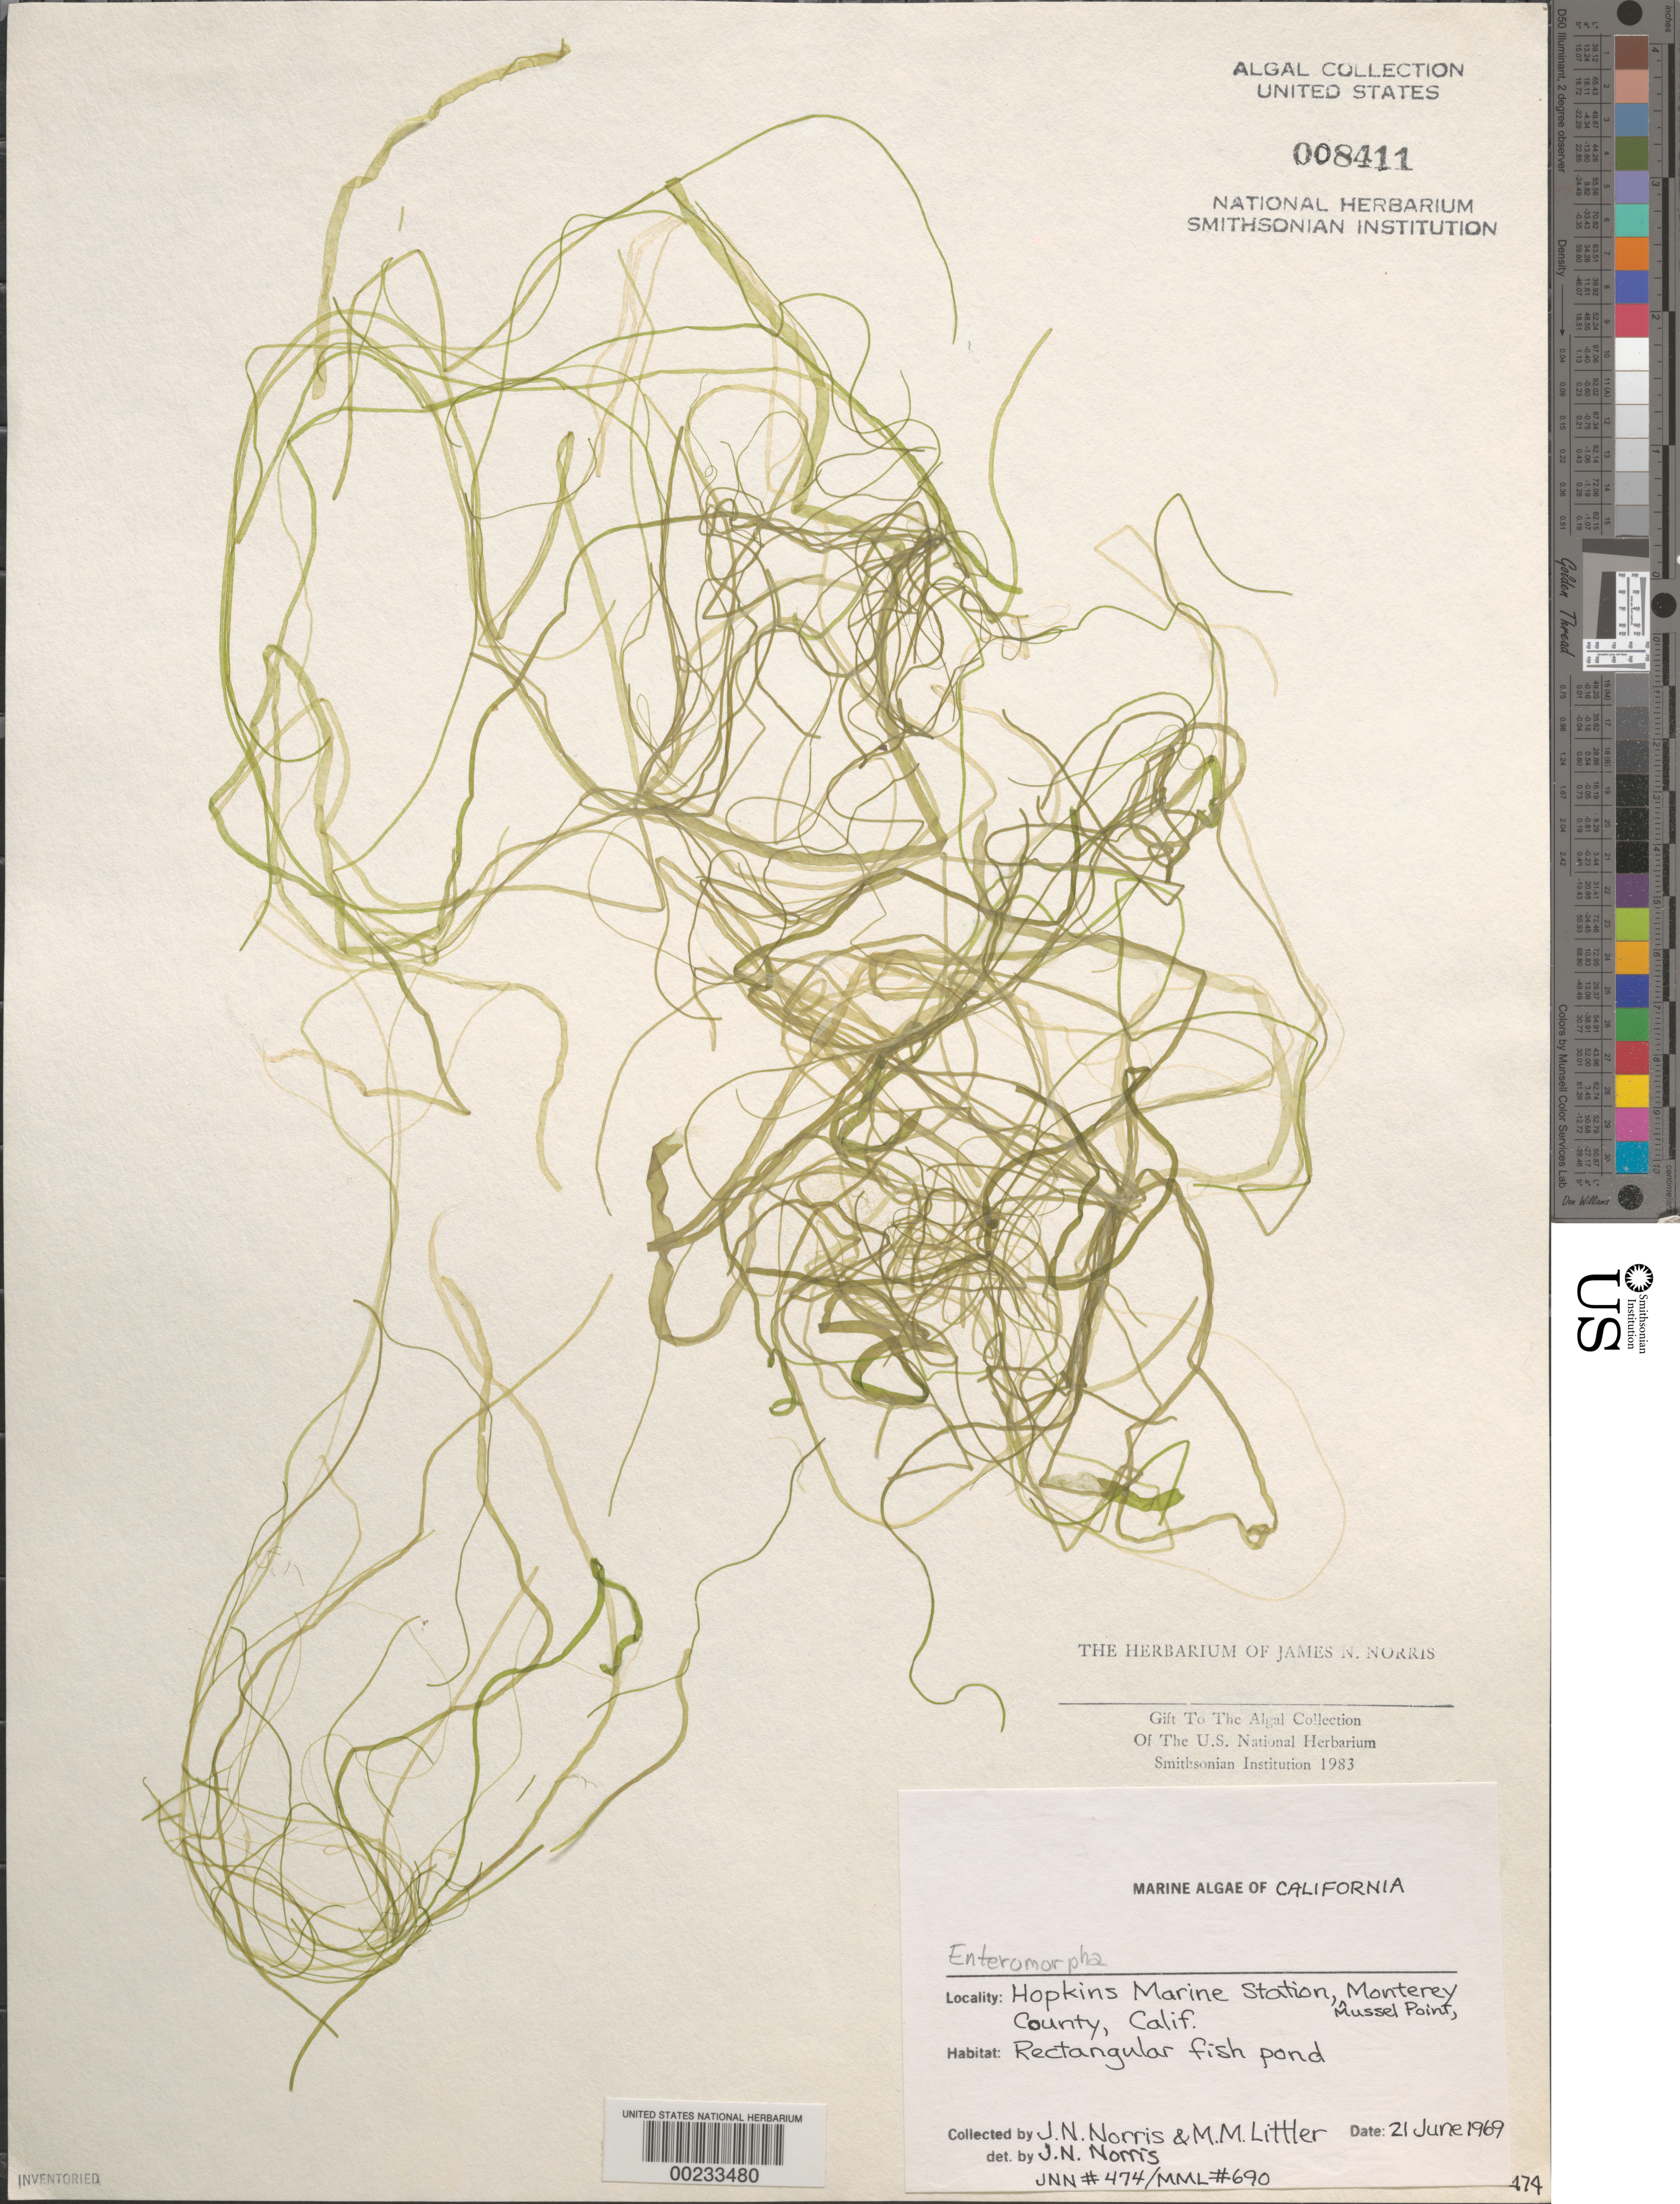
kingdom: Plantae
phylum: Chlorophyta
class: Ulvophyceae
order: Ulvales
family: Ulvaceae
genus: Ulva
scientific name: Ulva sp.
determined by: Algae name updating Project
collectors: J. N. Norris & M. M. Littler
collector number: JN-474 & ML 690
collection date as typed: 21 Jun 1969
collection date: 1969-06-21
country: United States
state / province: California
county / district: Monterey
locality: Hopkins Marine Station, Mussel Point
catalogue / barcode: US 8411